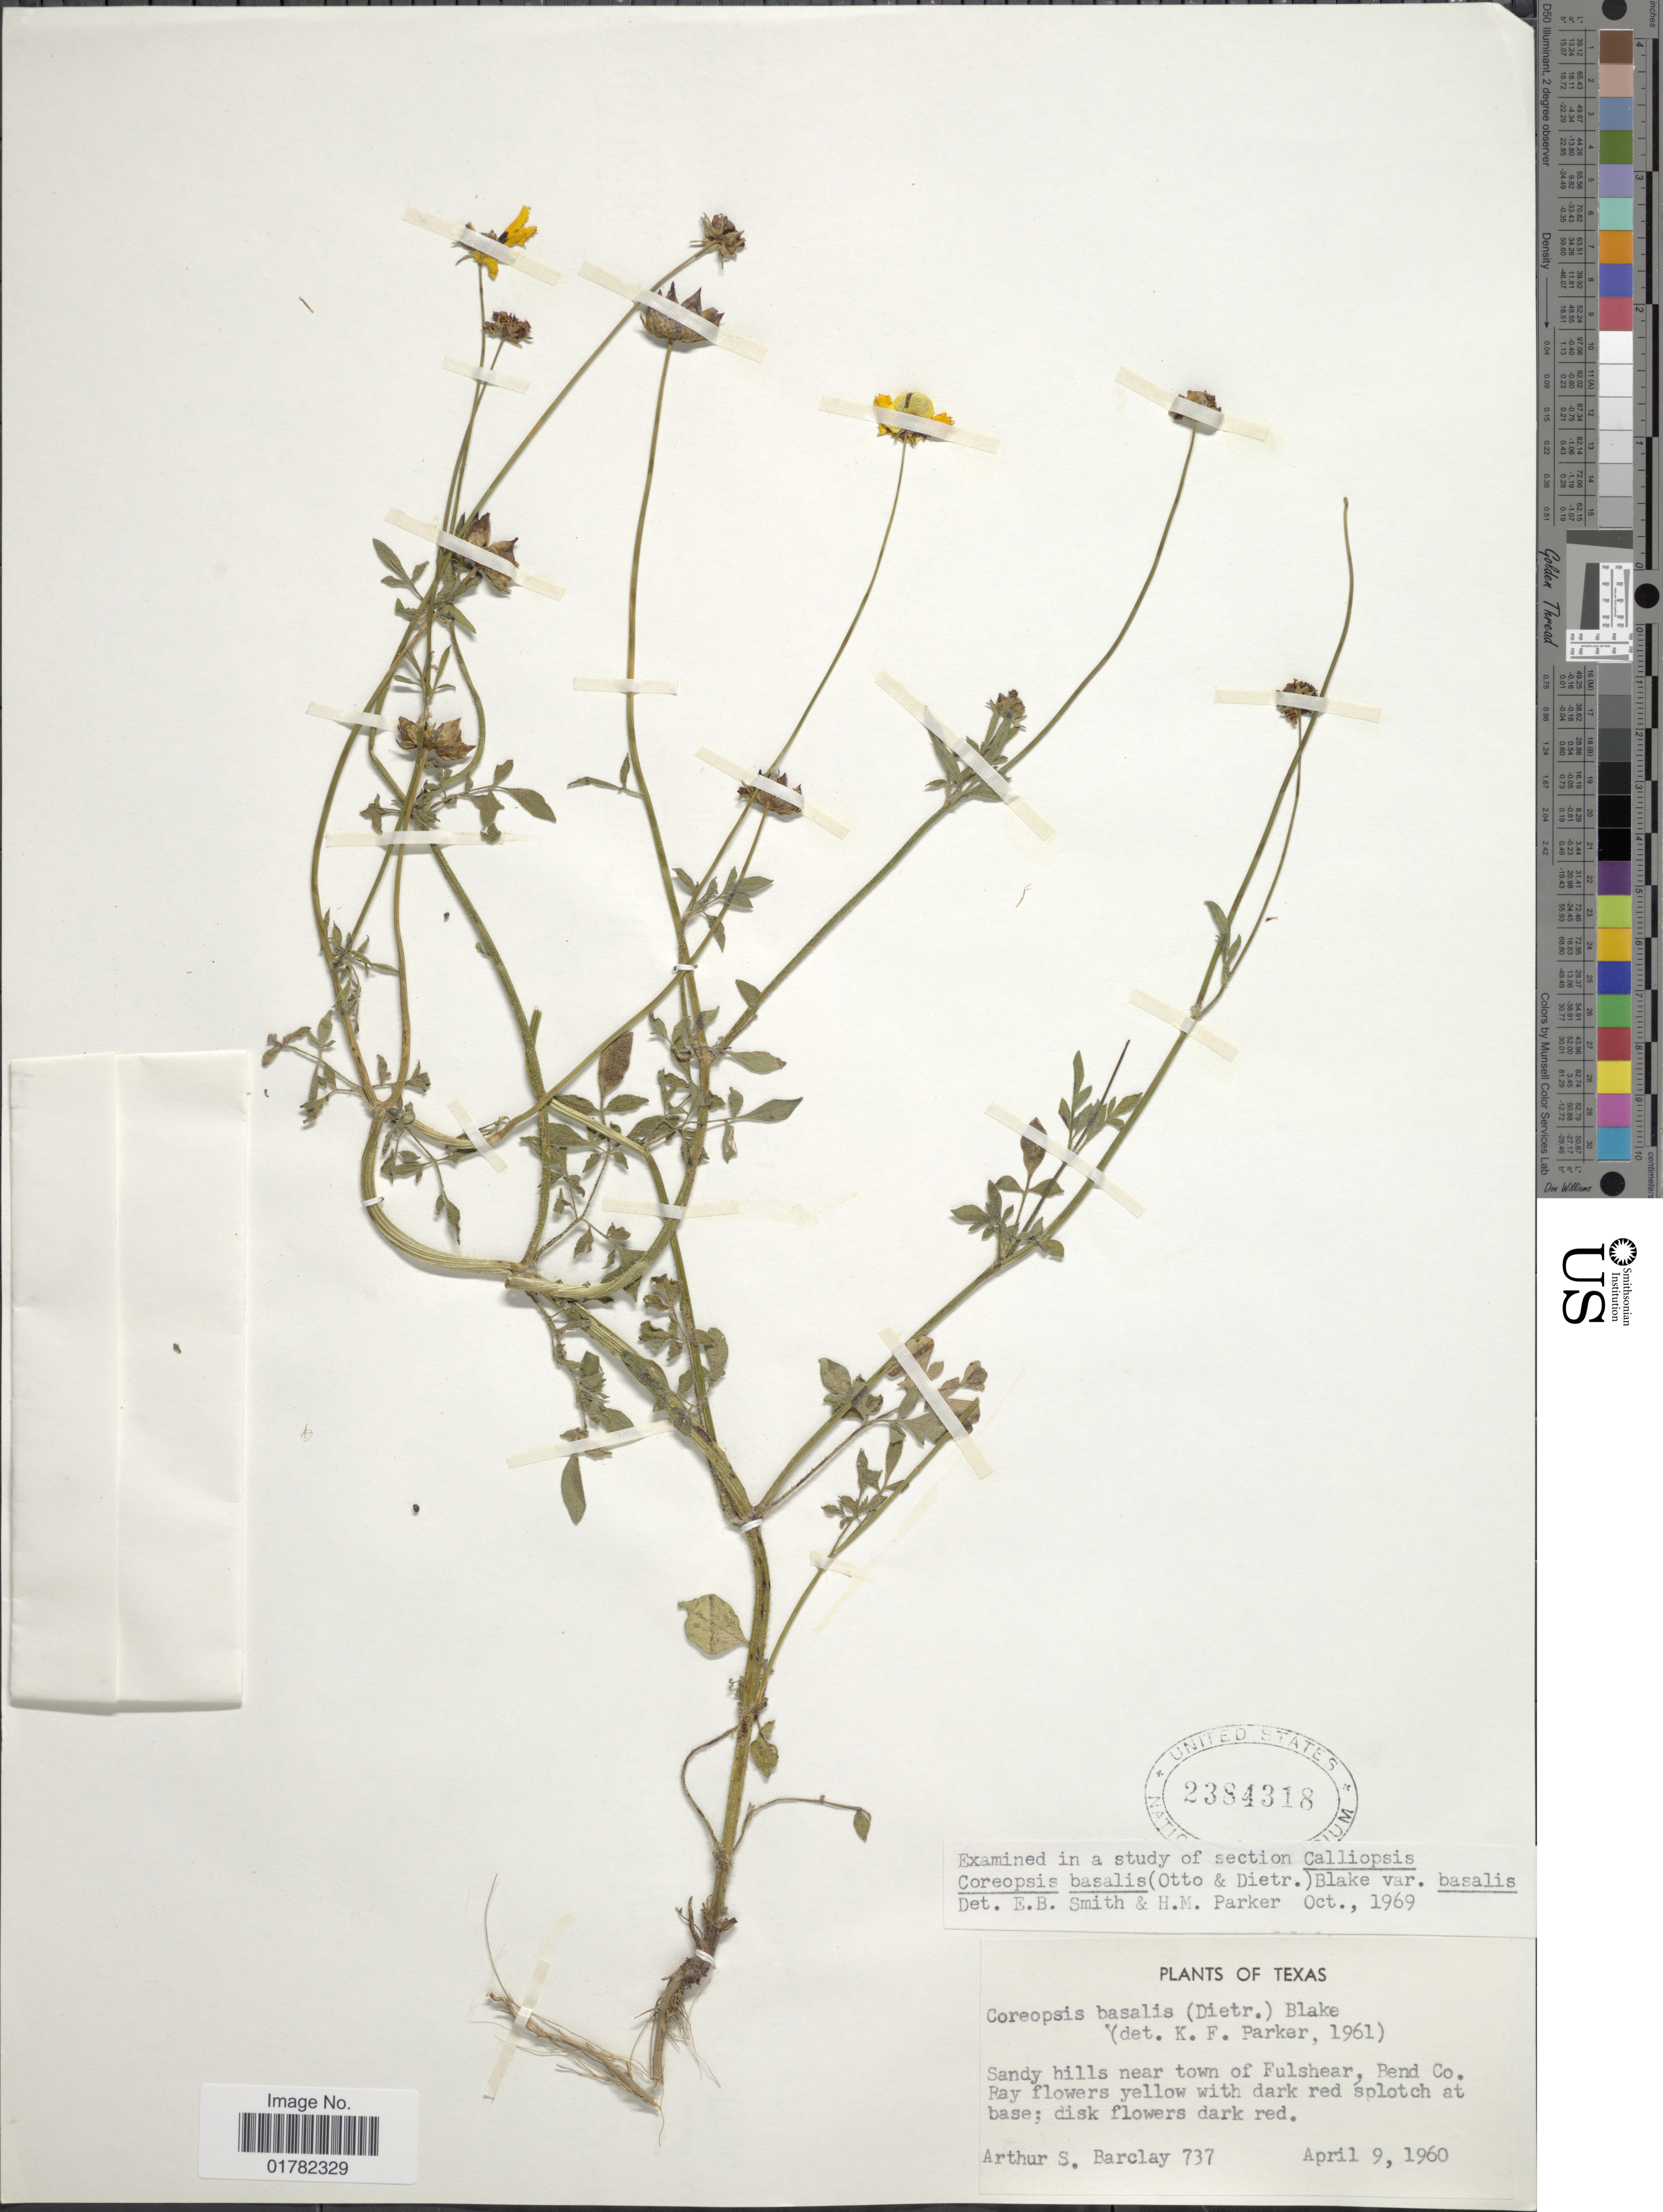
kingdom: Plantae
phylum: Tracheophyta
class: Magnoliopsida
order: Asterales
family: Asteraceae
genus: Coreopsis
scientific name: Coreopsis basalis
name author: S.F. Blake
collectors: A. S. Barclay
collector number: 737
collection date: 1960-04-09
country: United States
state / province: Texas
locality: Sandy hills near town of Fulshear, Bend Co.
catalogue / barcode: US 2384318